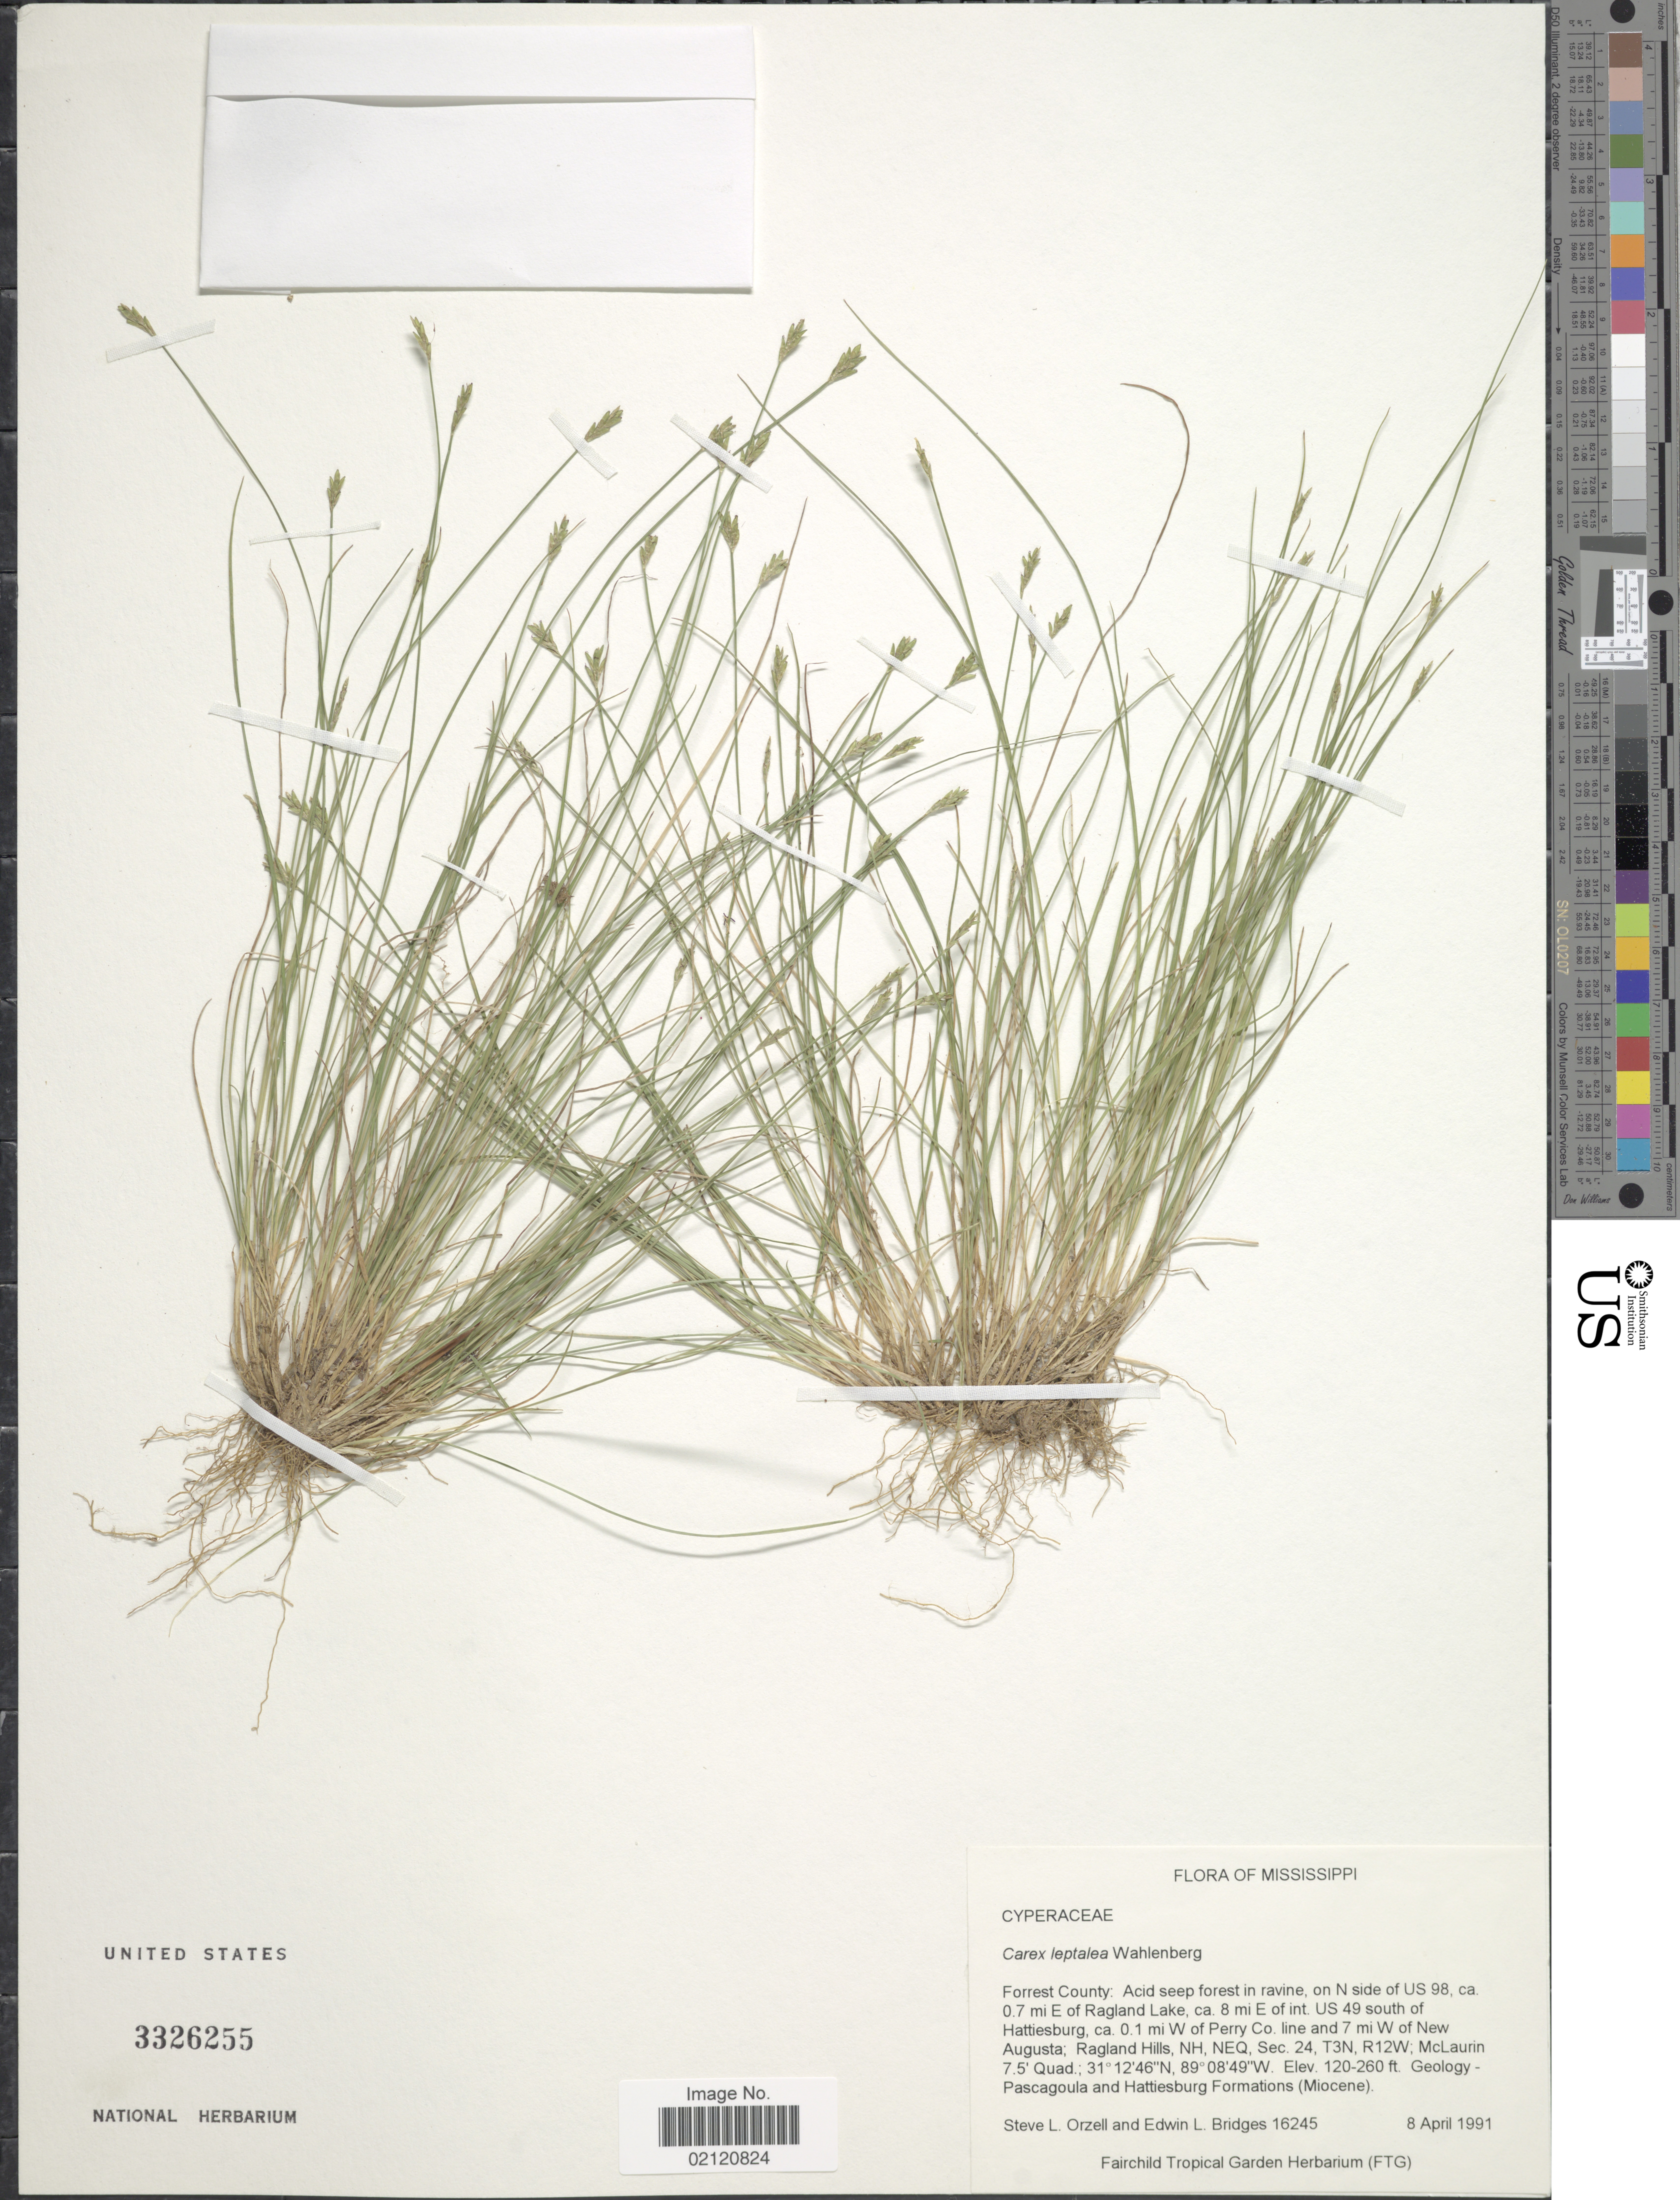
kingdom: Plantae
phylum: Tracheophyta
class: Liliopsida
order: Poales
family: Cyperaceae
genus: Carex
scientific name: Carex leptalea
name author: Wahlenb.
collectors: S. Orzell & E. Bridges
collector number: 16245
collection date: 1991-04-08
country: United States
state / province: Mississippi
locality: Forrest County: Acid seep forest in ravine, on N side of US 98, ca. 0.7 mi E of Ragland Lake, ca. 8 mi. E of int. US 49 south of Hattiesburg, ca. 0.1 mi W of Perry Co. line and 7 mi of New Augusta; Ragland Hills, NH, NEQ, Sec. 24, T3N, R12W; McLaurin 7.5' Quad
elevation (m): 37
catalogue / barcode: US 3326255